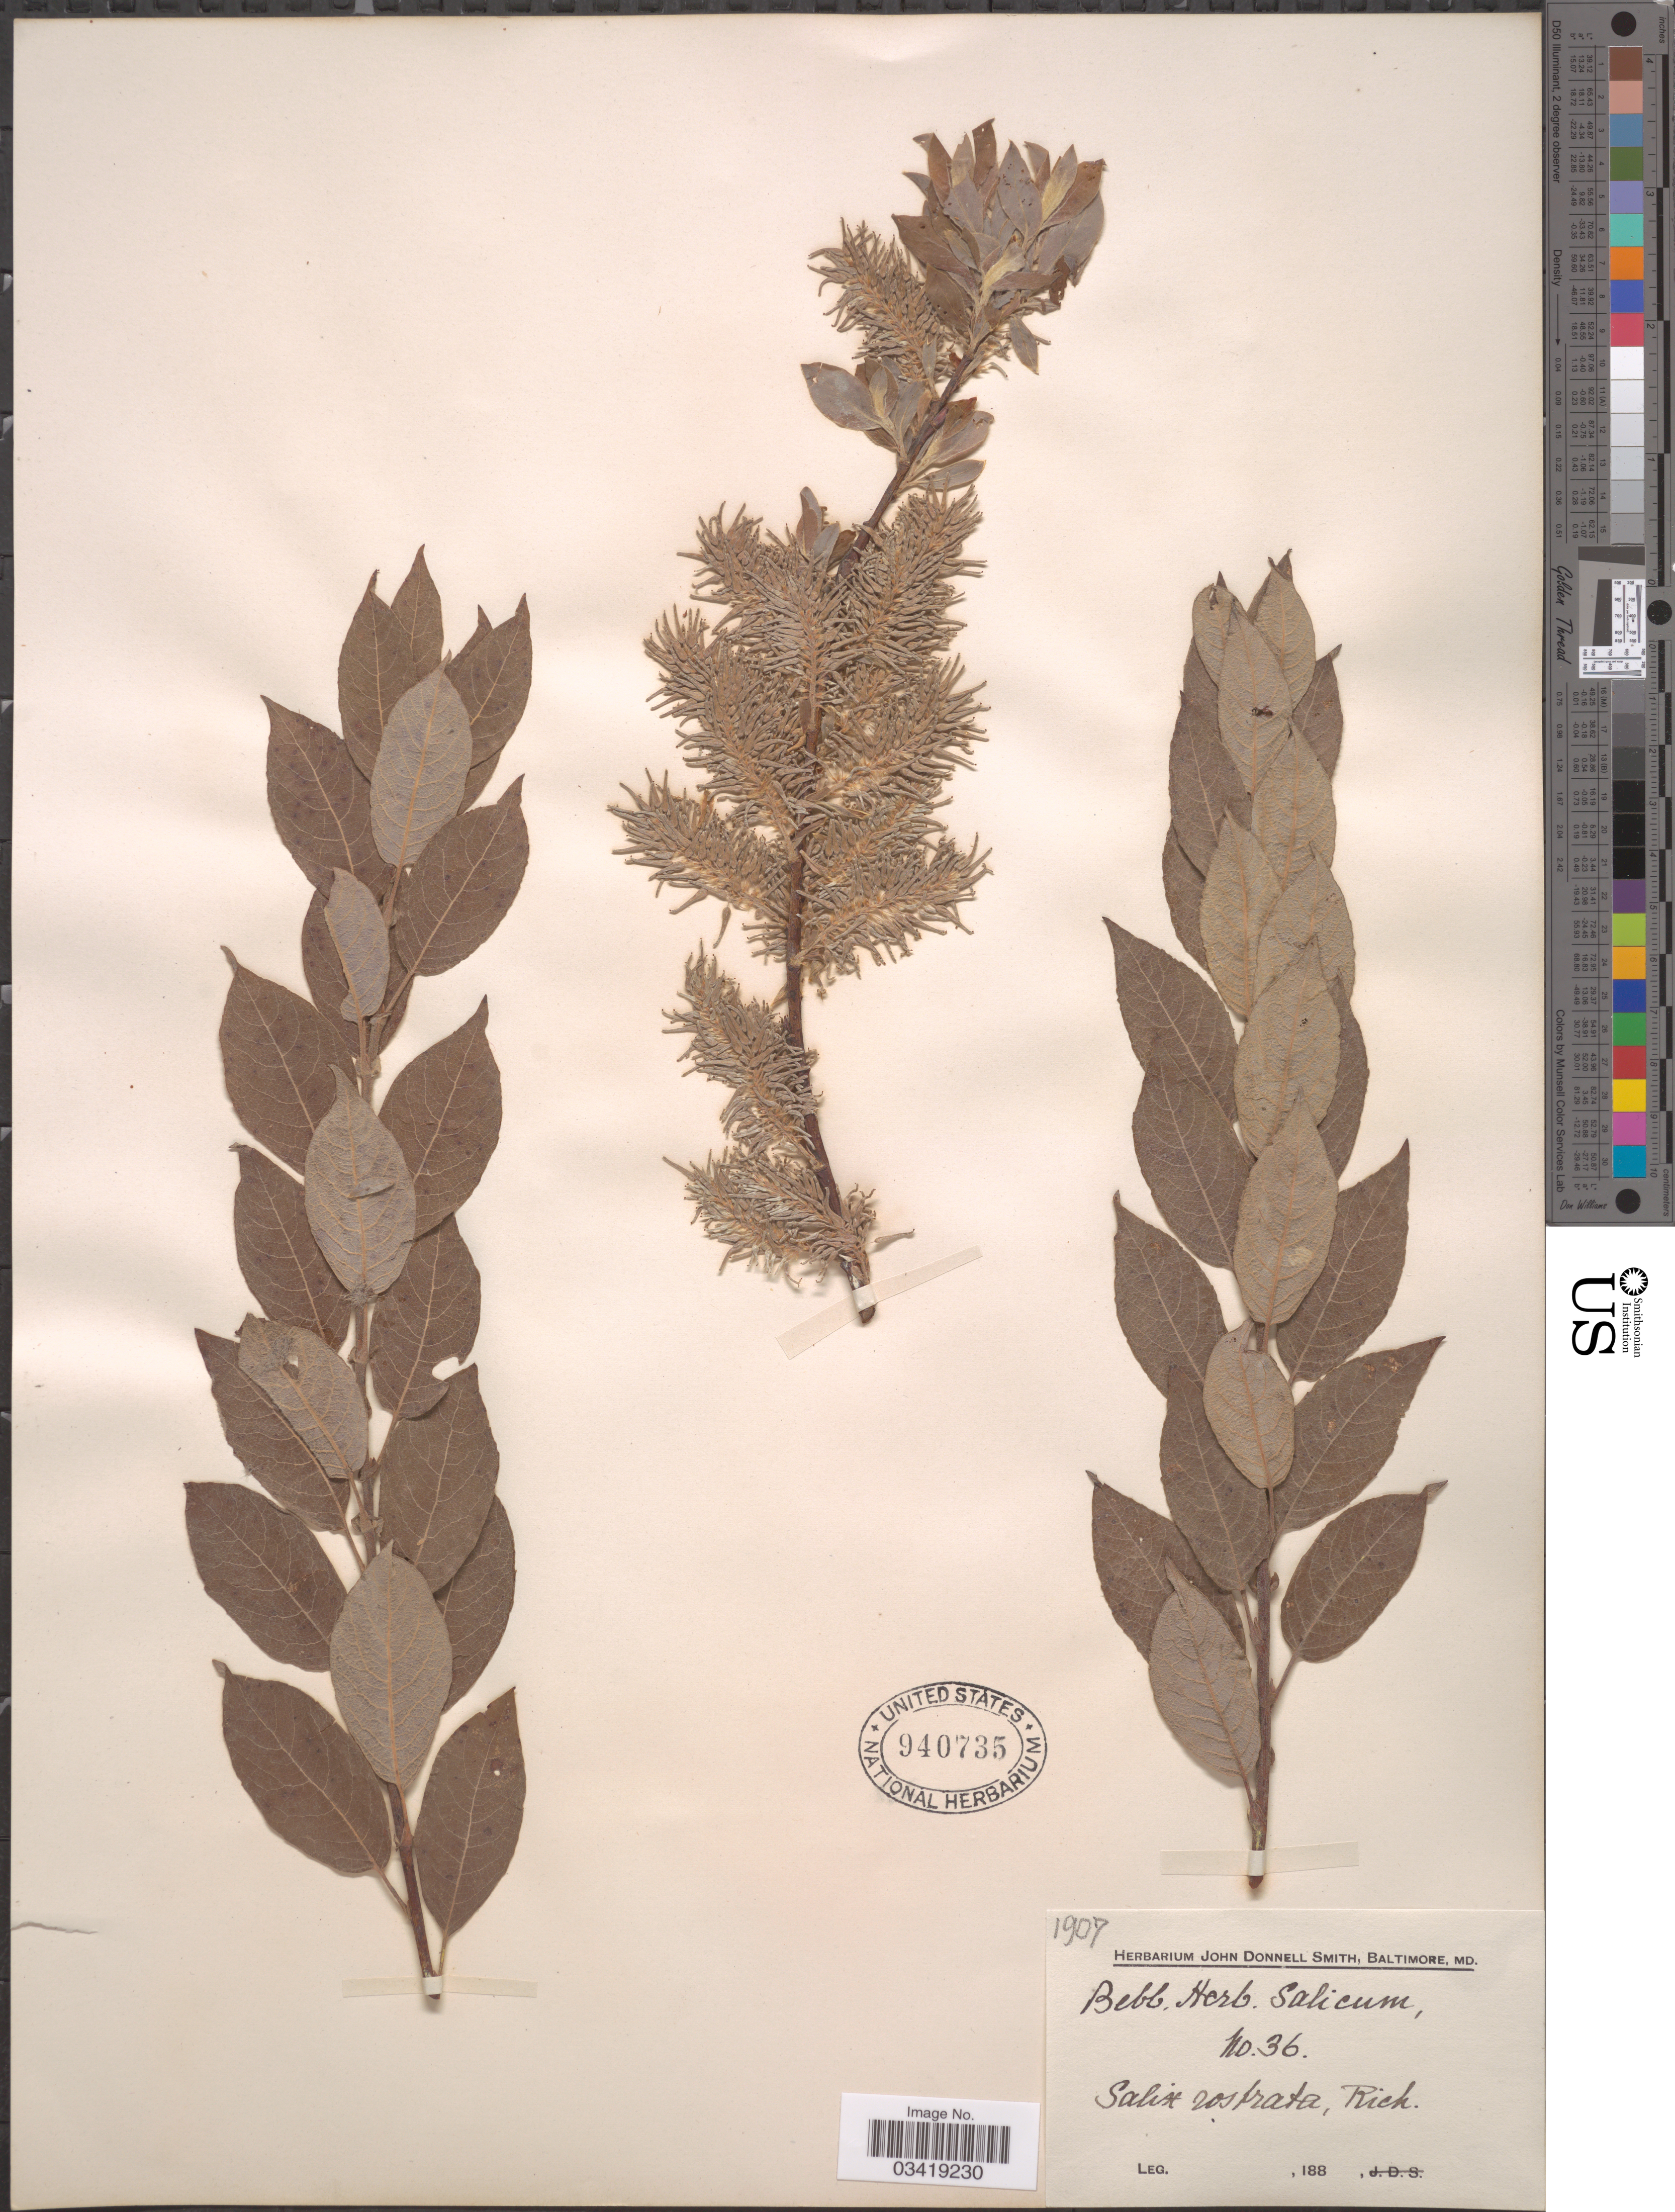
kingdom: Plantae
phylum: Tracheophyta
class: Magnoliopsida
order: Malpighiales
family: Salicaceae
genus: Salix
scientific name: Salix bebbiana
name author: Sarg.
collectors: ex Herb. John Donnell Smith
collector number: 36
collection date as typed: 188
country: United States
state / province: Maryland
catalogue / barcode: US 940735